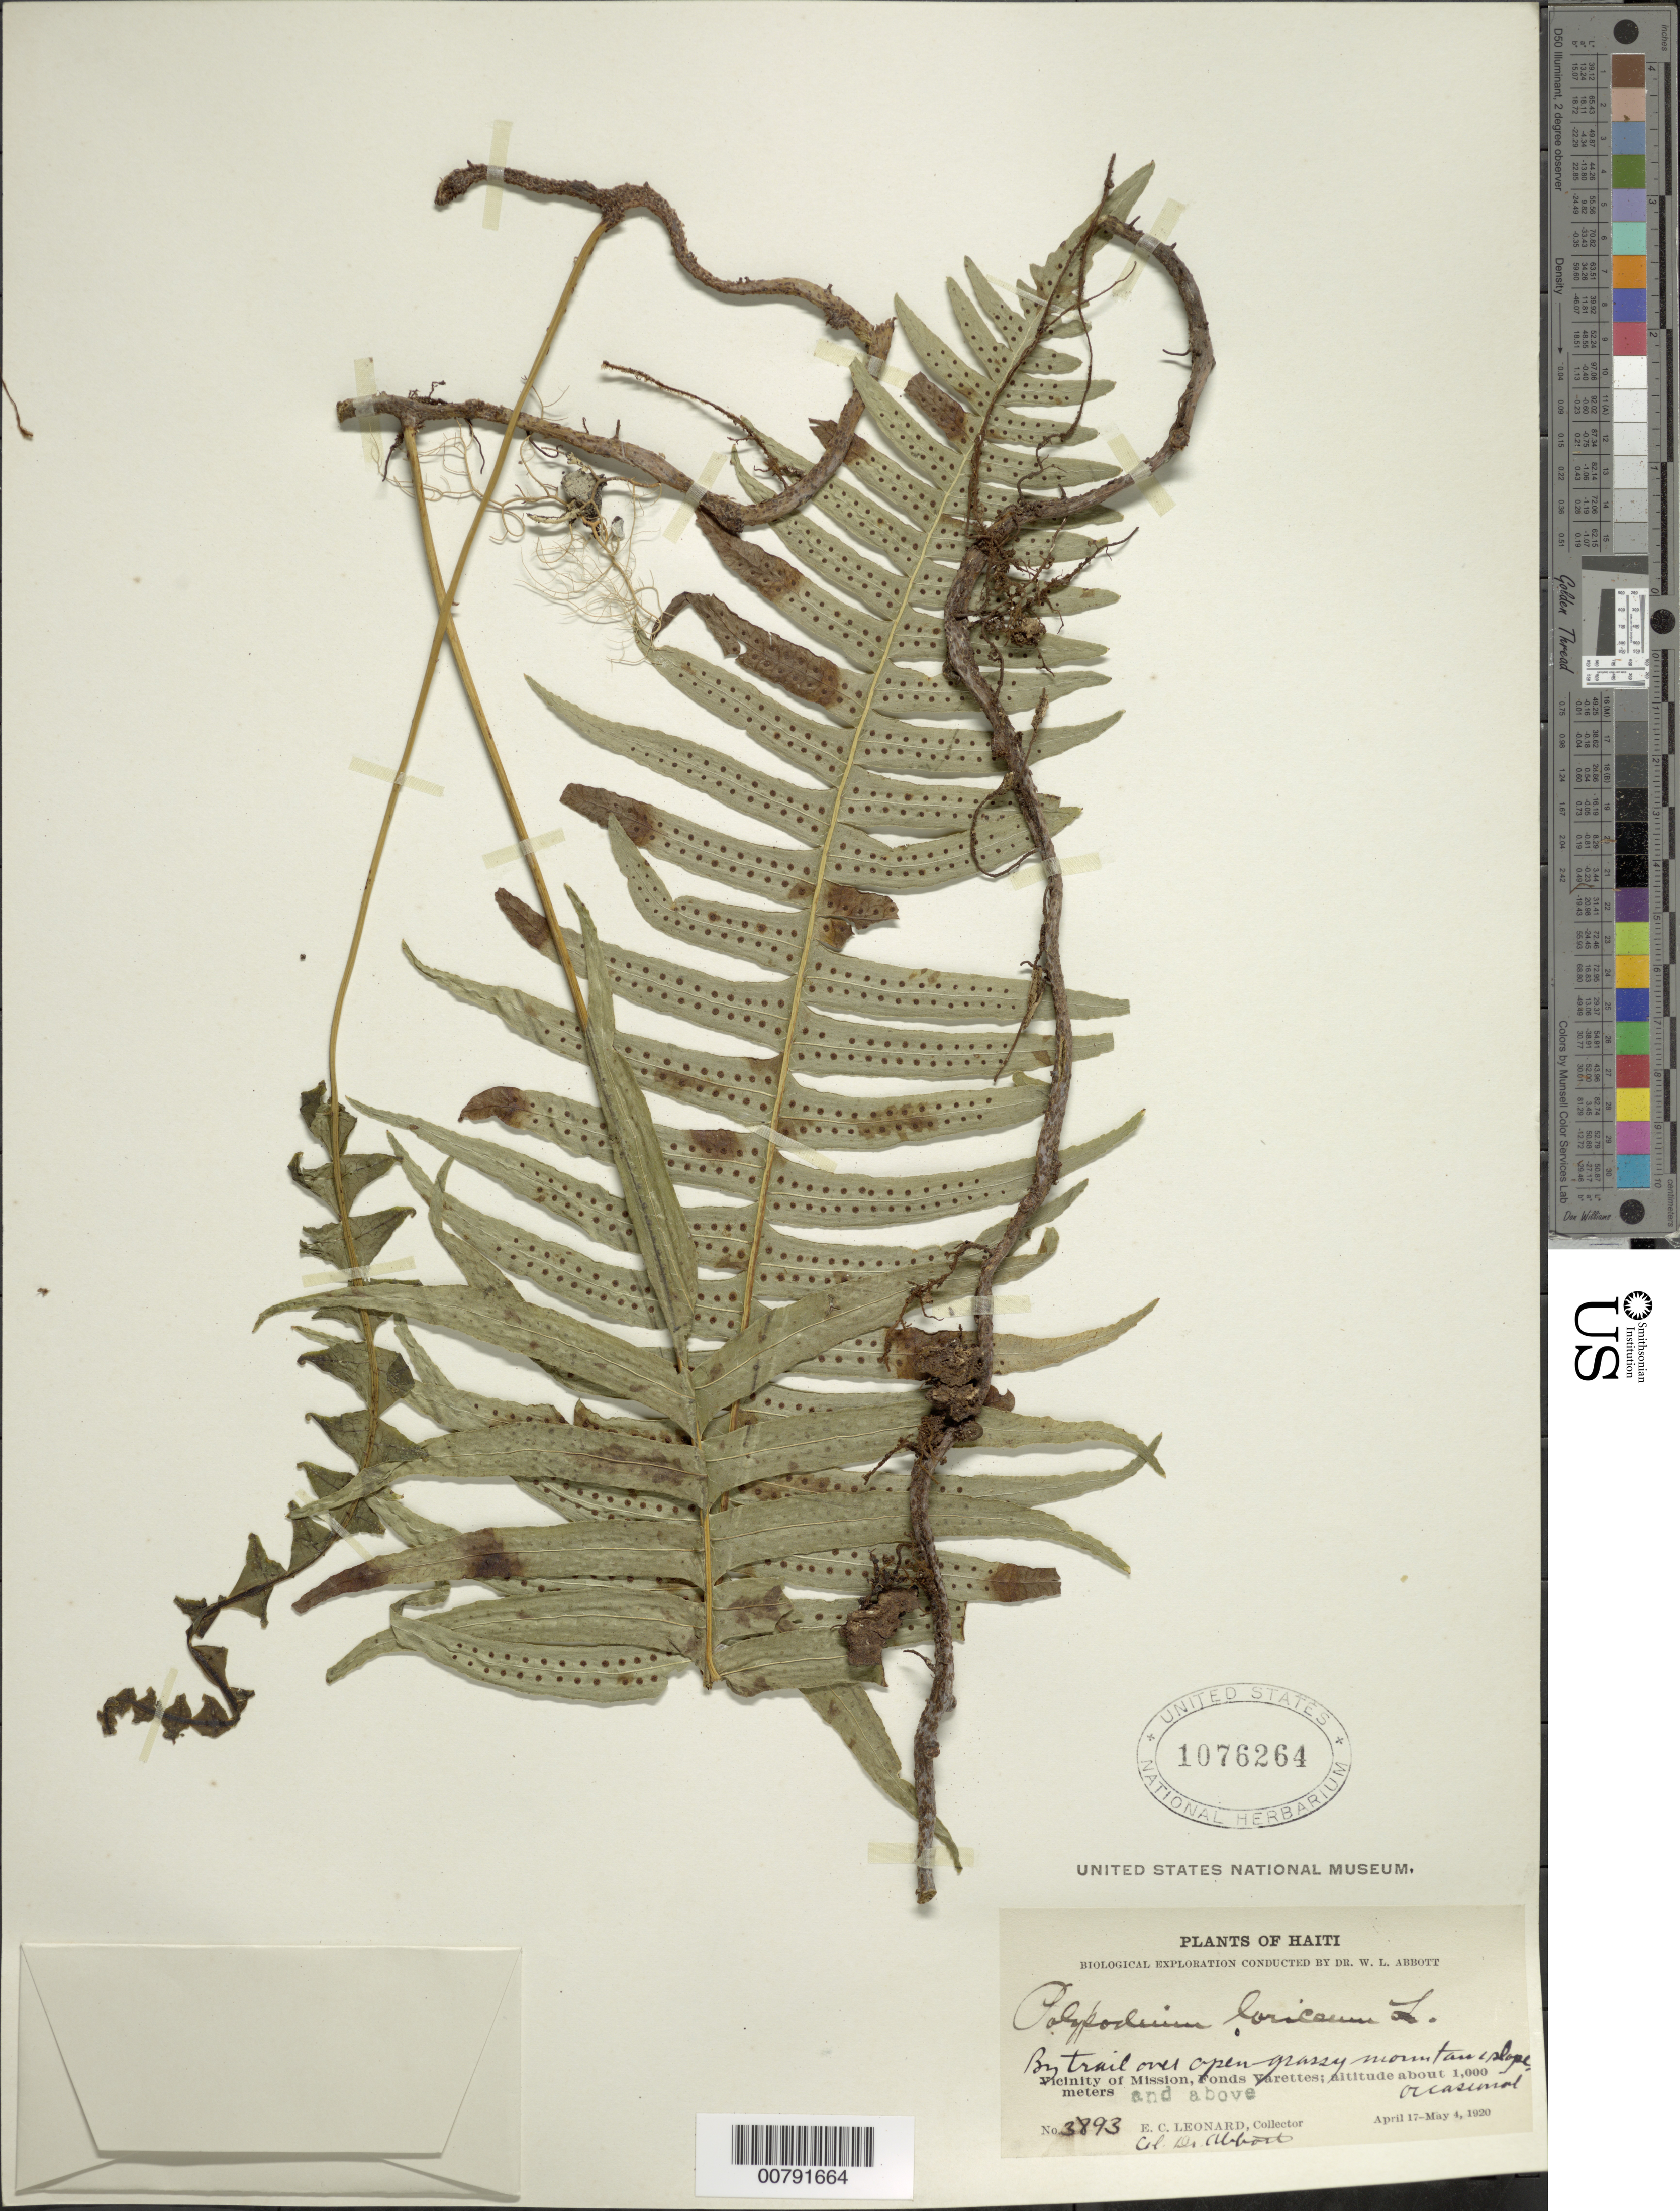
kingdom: Plantae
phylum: Tracheophyta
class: Polypodiopsida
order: Polypodiales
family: Polypodiaceae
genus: Serpocaulon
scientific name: Serpocaulon loriceum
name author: (L.) A.R. Sm.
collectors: W. L. Abbott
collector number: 3893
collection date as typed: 17 Apr 1920 04 May 1920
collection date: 1920-04-17/1920-05-04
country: Haiti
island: Hispaniola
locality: Mission vicinity, Fonds Varettes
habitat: By trail over open grassy mountain slopes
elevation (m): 1000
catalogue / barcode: US 1076264